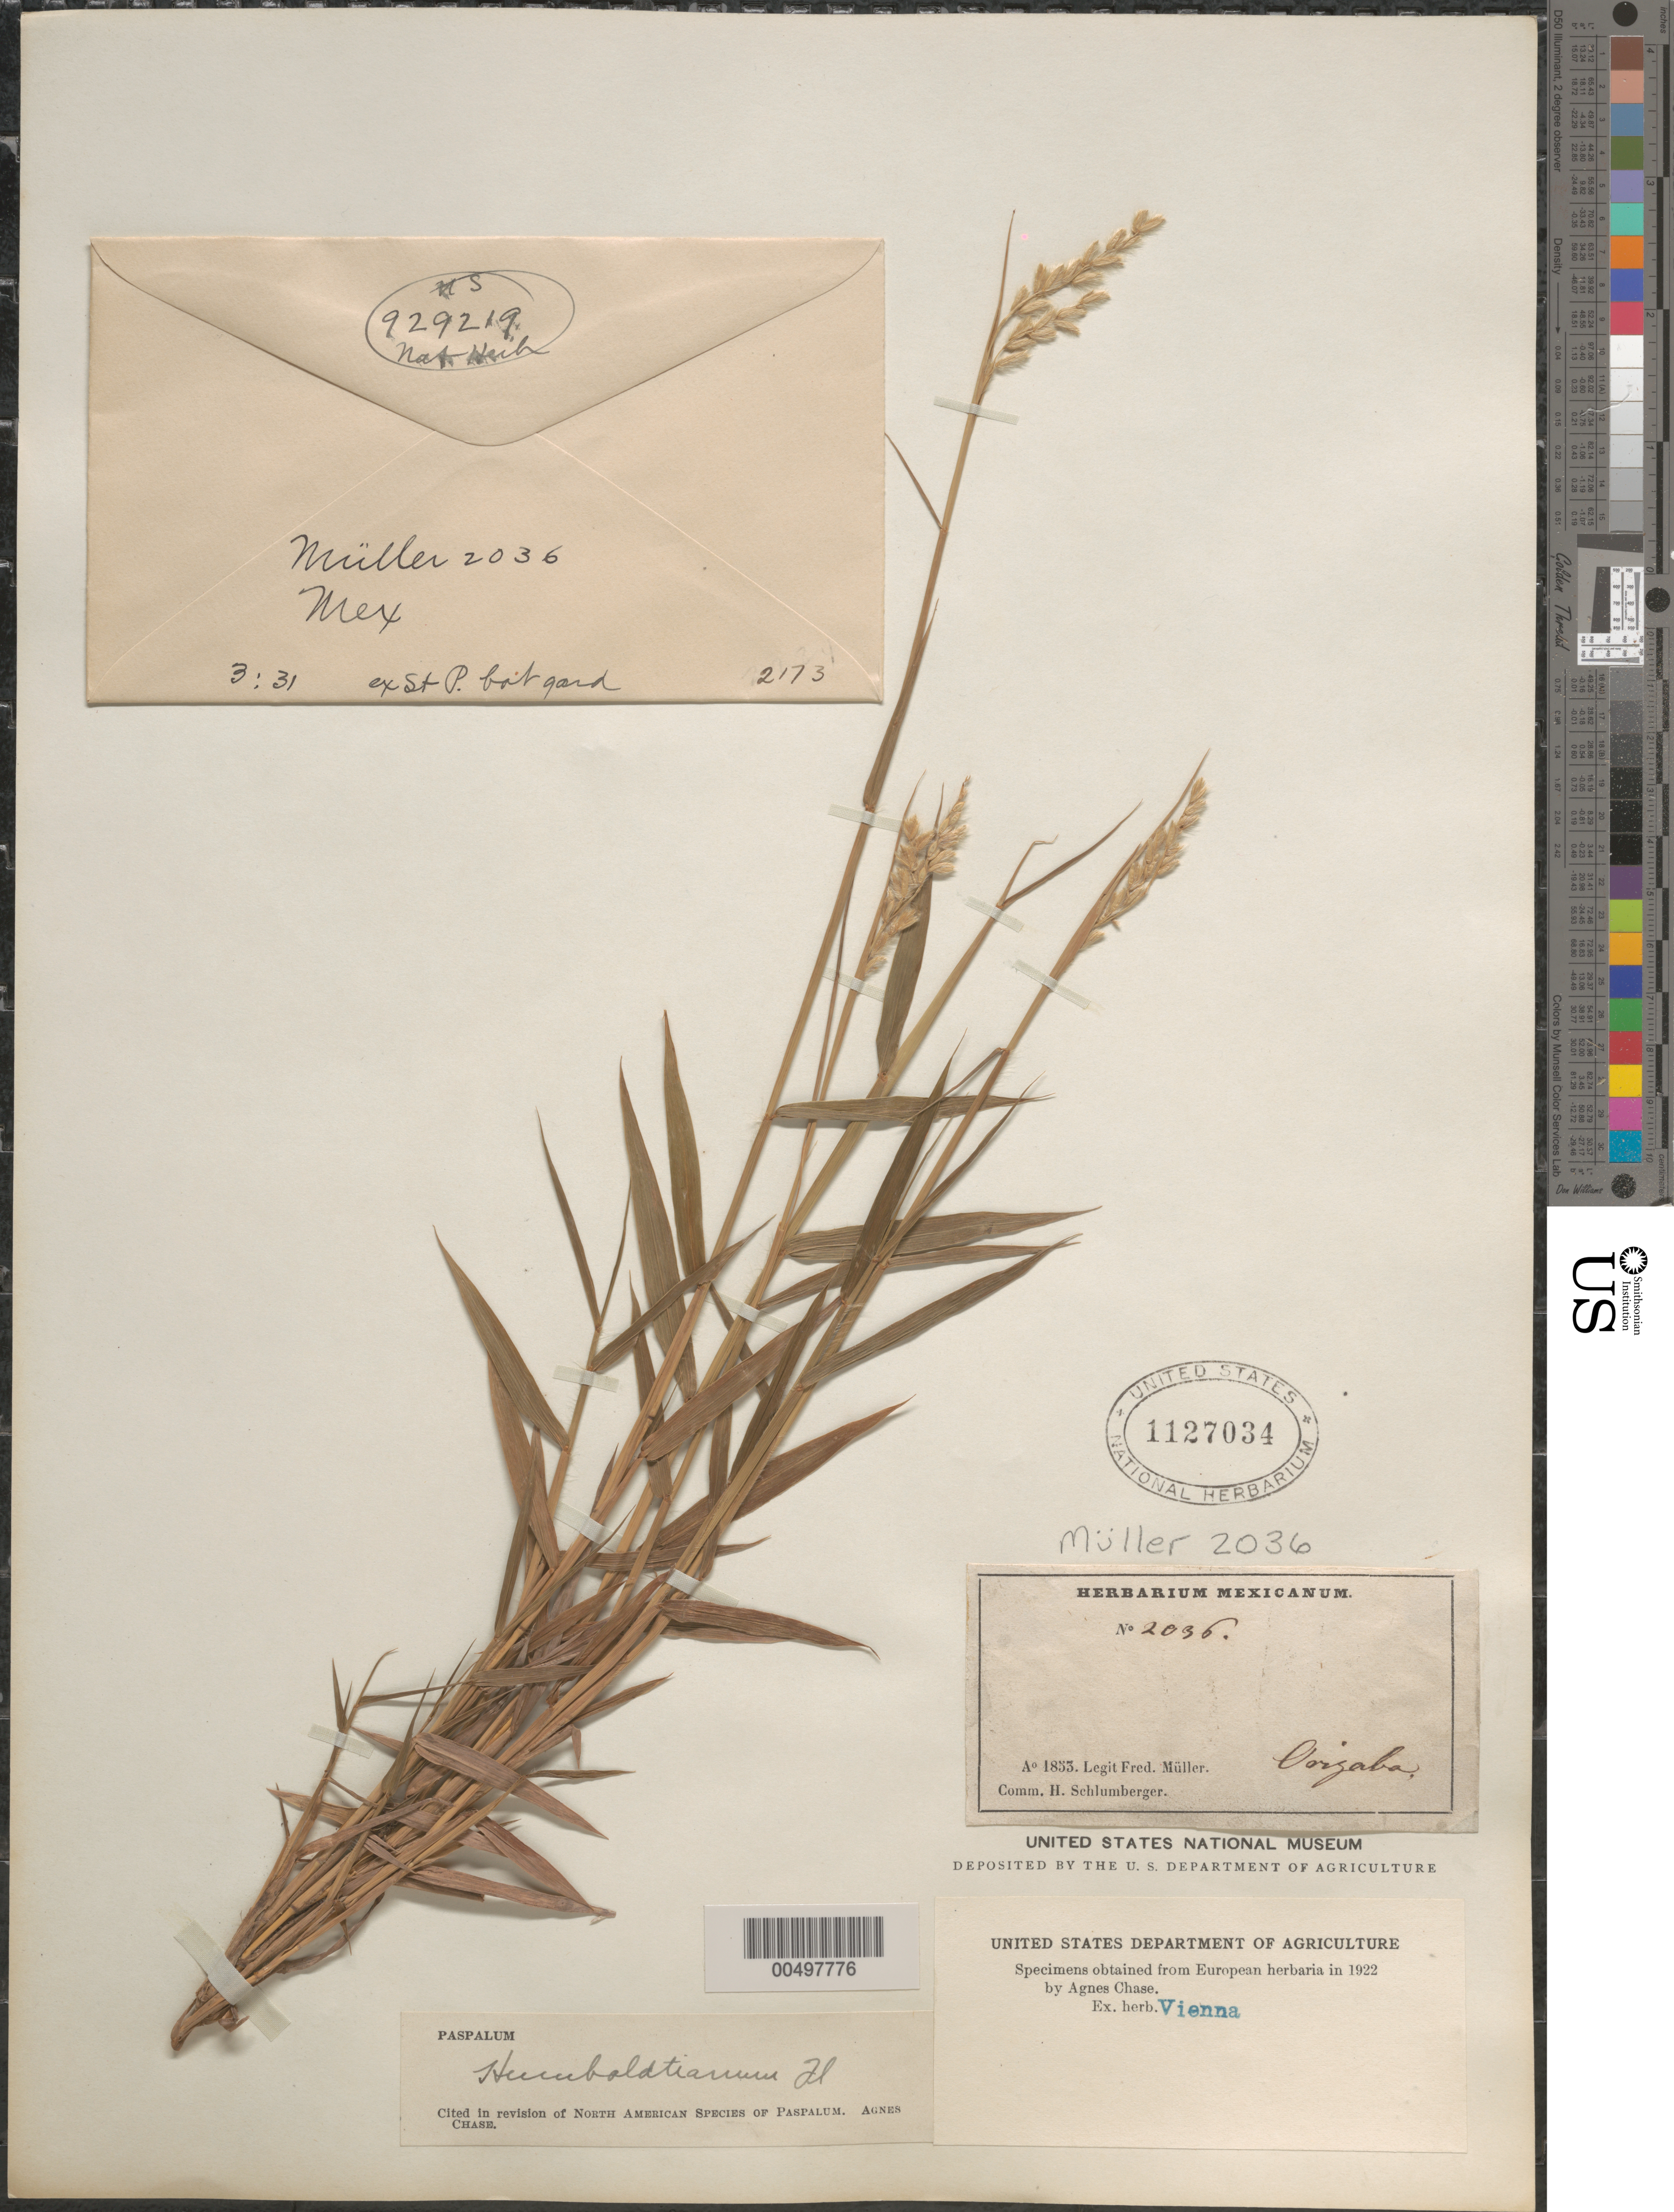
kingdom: Plantae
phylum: Tracheophyta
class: Liliopsida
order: Poales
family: Poaceae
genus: Paspalum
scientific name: Paspalum humboldtianum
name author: Flüggé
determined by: Chase, [M.] Agnes, (US)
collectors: F. Mller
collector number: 2036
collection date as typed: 1853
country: Mexico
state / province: Veracruz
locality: Orizaba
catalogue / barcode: US 1127034